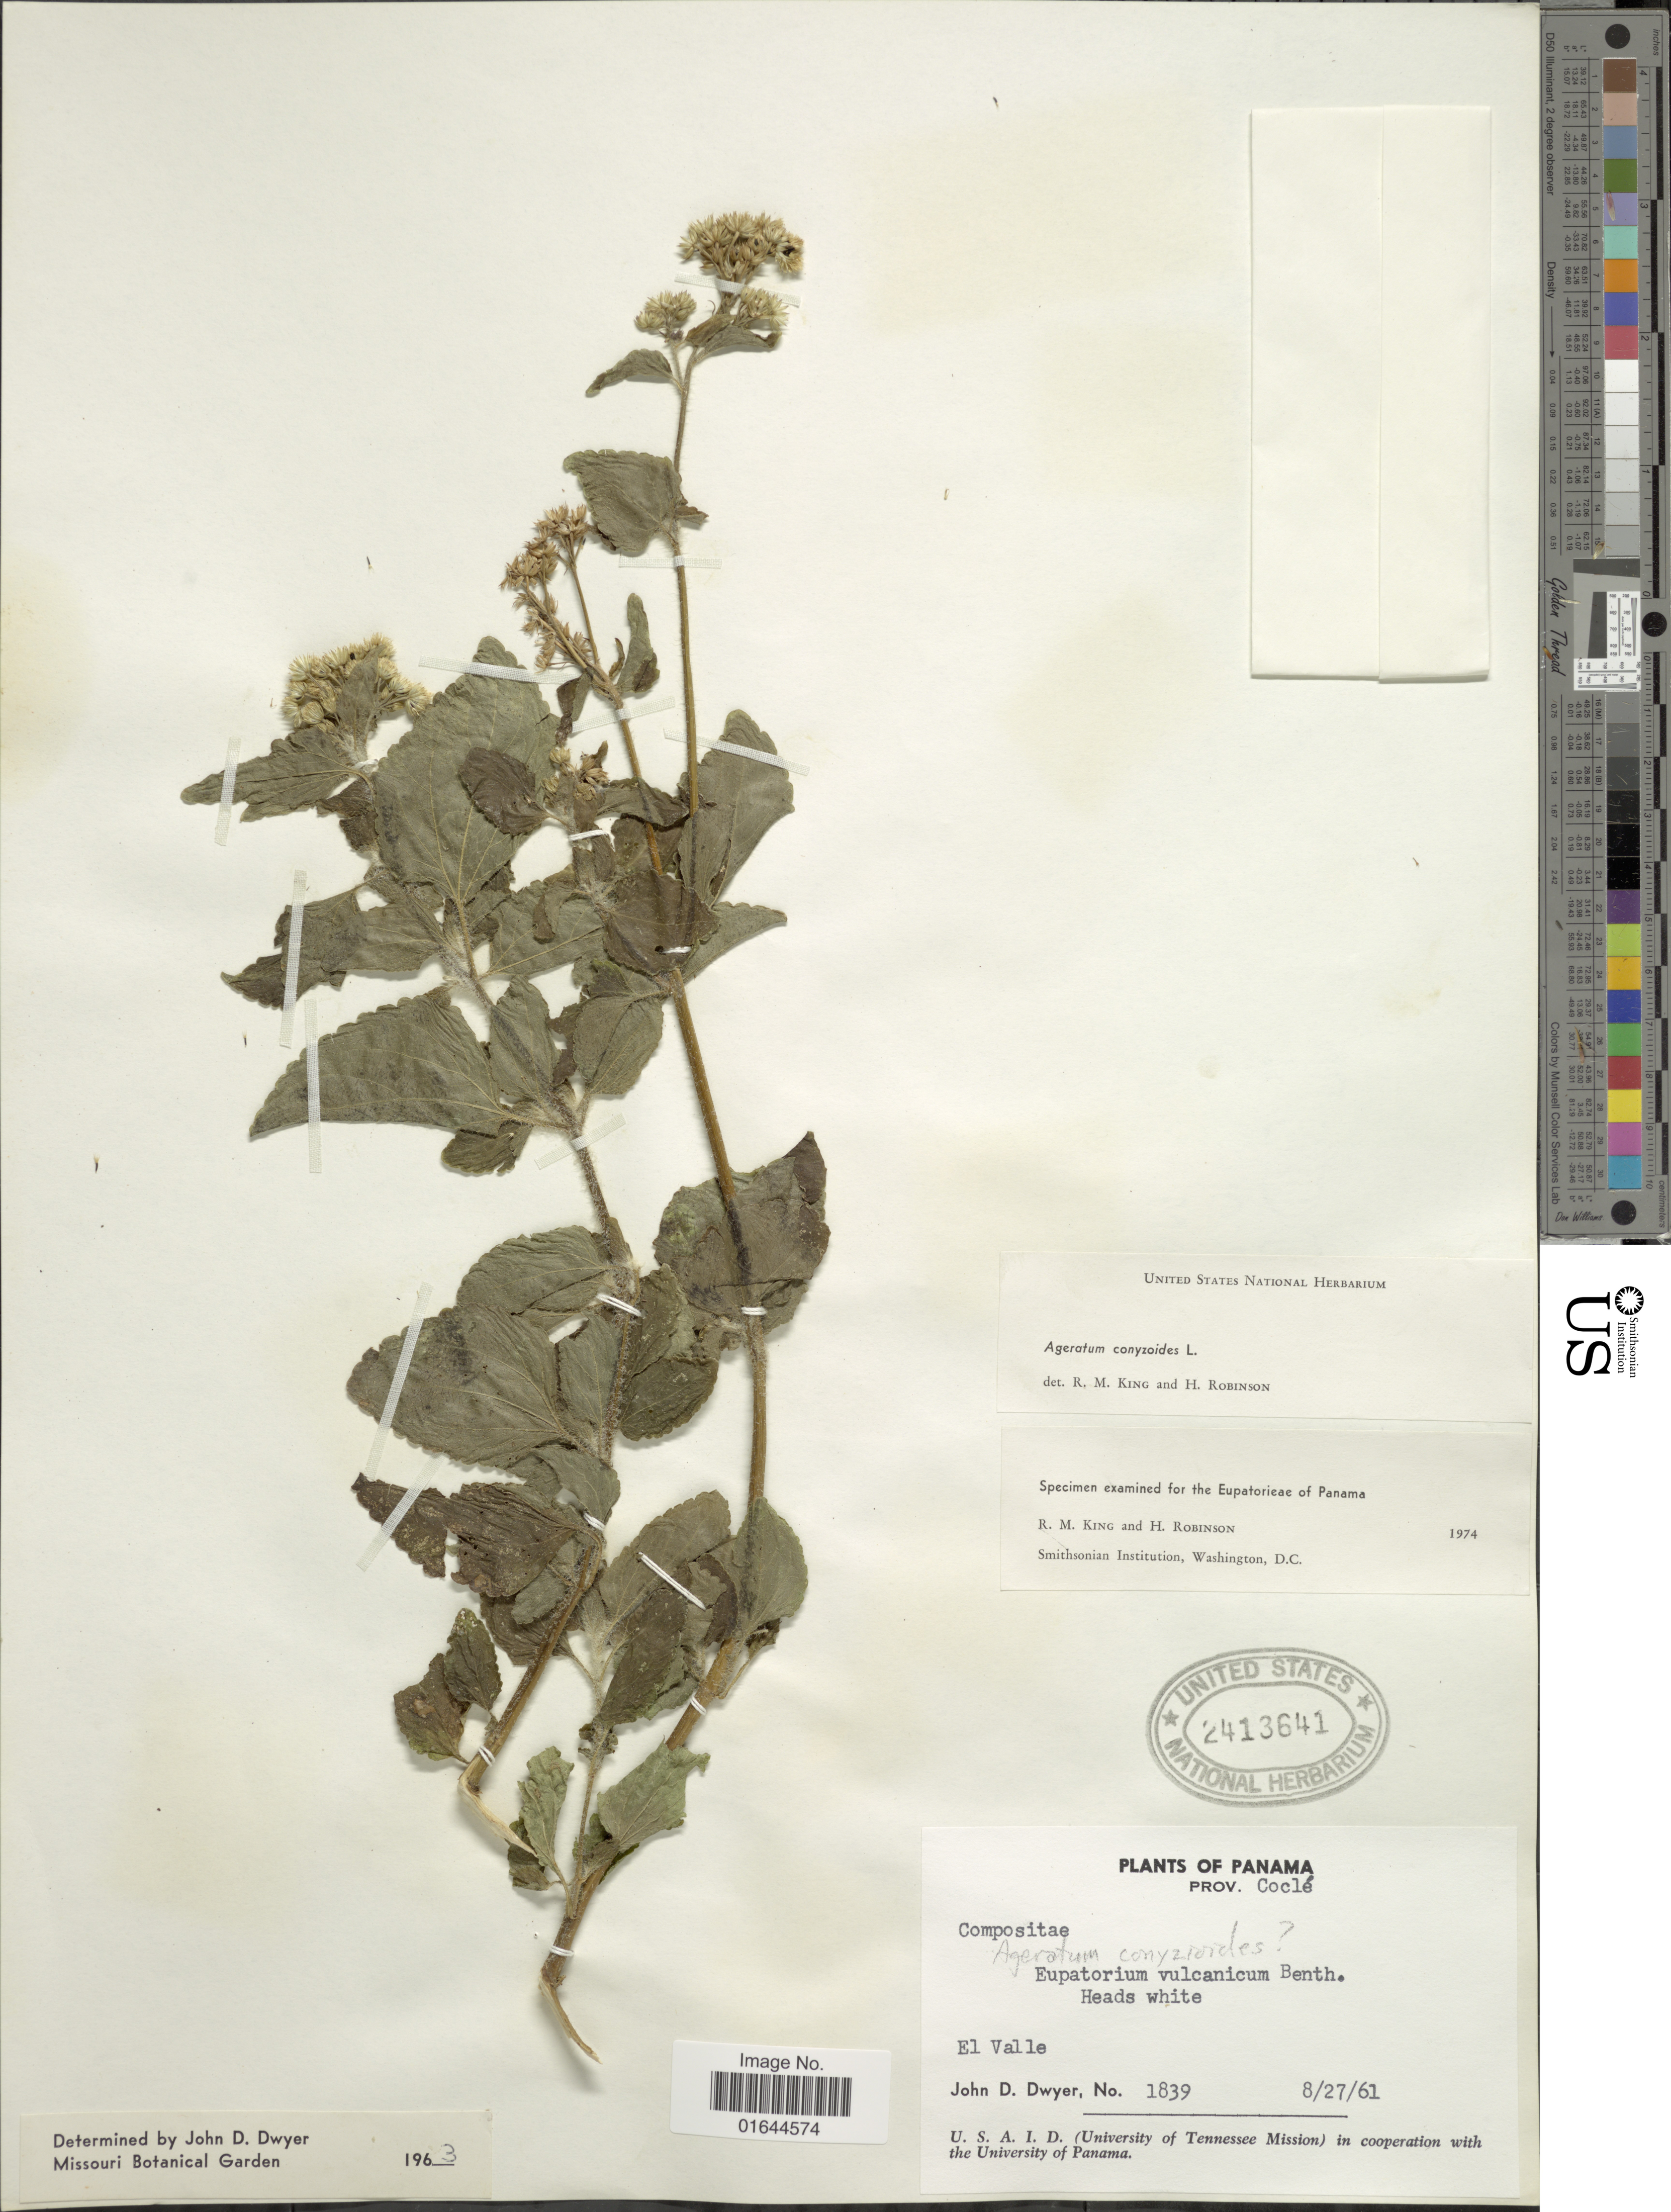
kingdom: Plantae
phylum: Tracheophyta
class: Magnoliopsida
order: Asterales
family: Asteraceae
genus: Ageratum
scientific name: Ageratum conyzoides subsp. conyzoides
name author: L.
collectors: J. D. Dwyer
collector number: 1839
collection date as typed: Transcribed d/m/y: 27/8/61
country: Panama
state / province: Coclé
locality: Prov. Cocle. El Valle.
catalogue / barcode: US 2413641